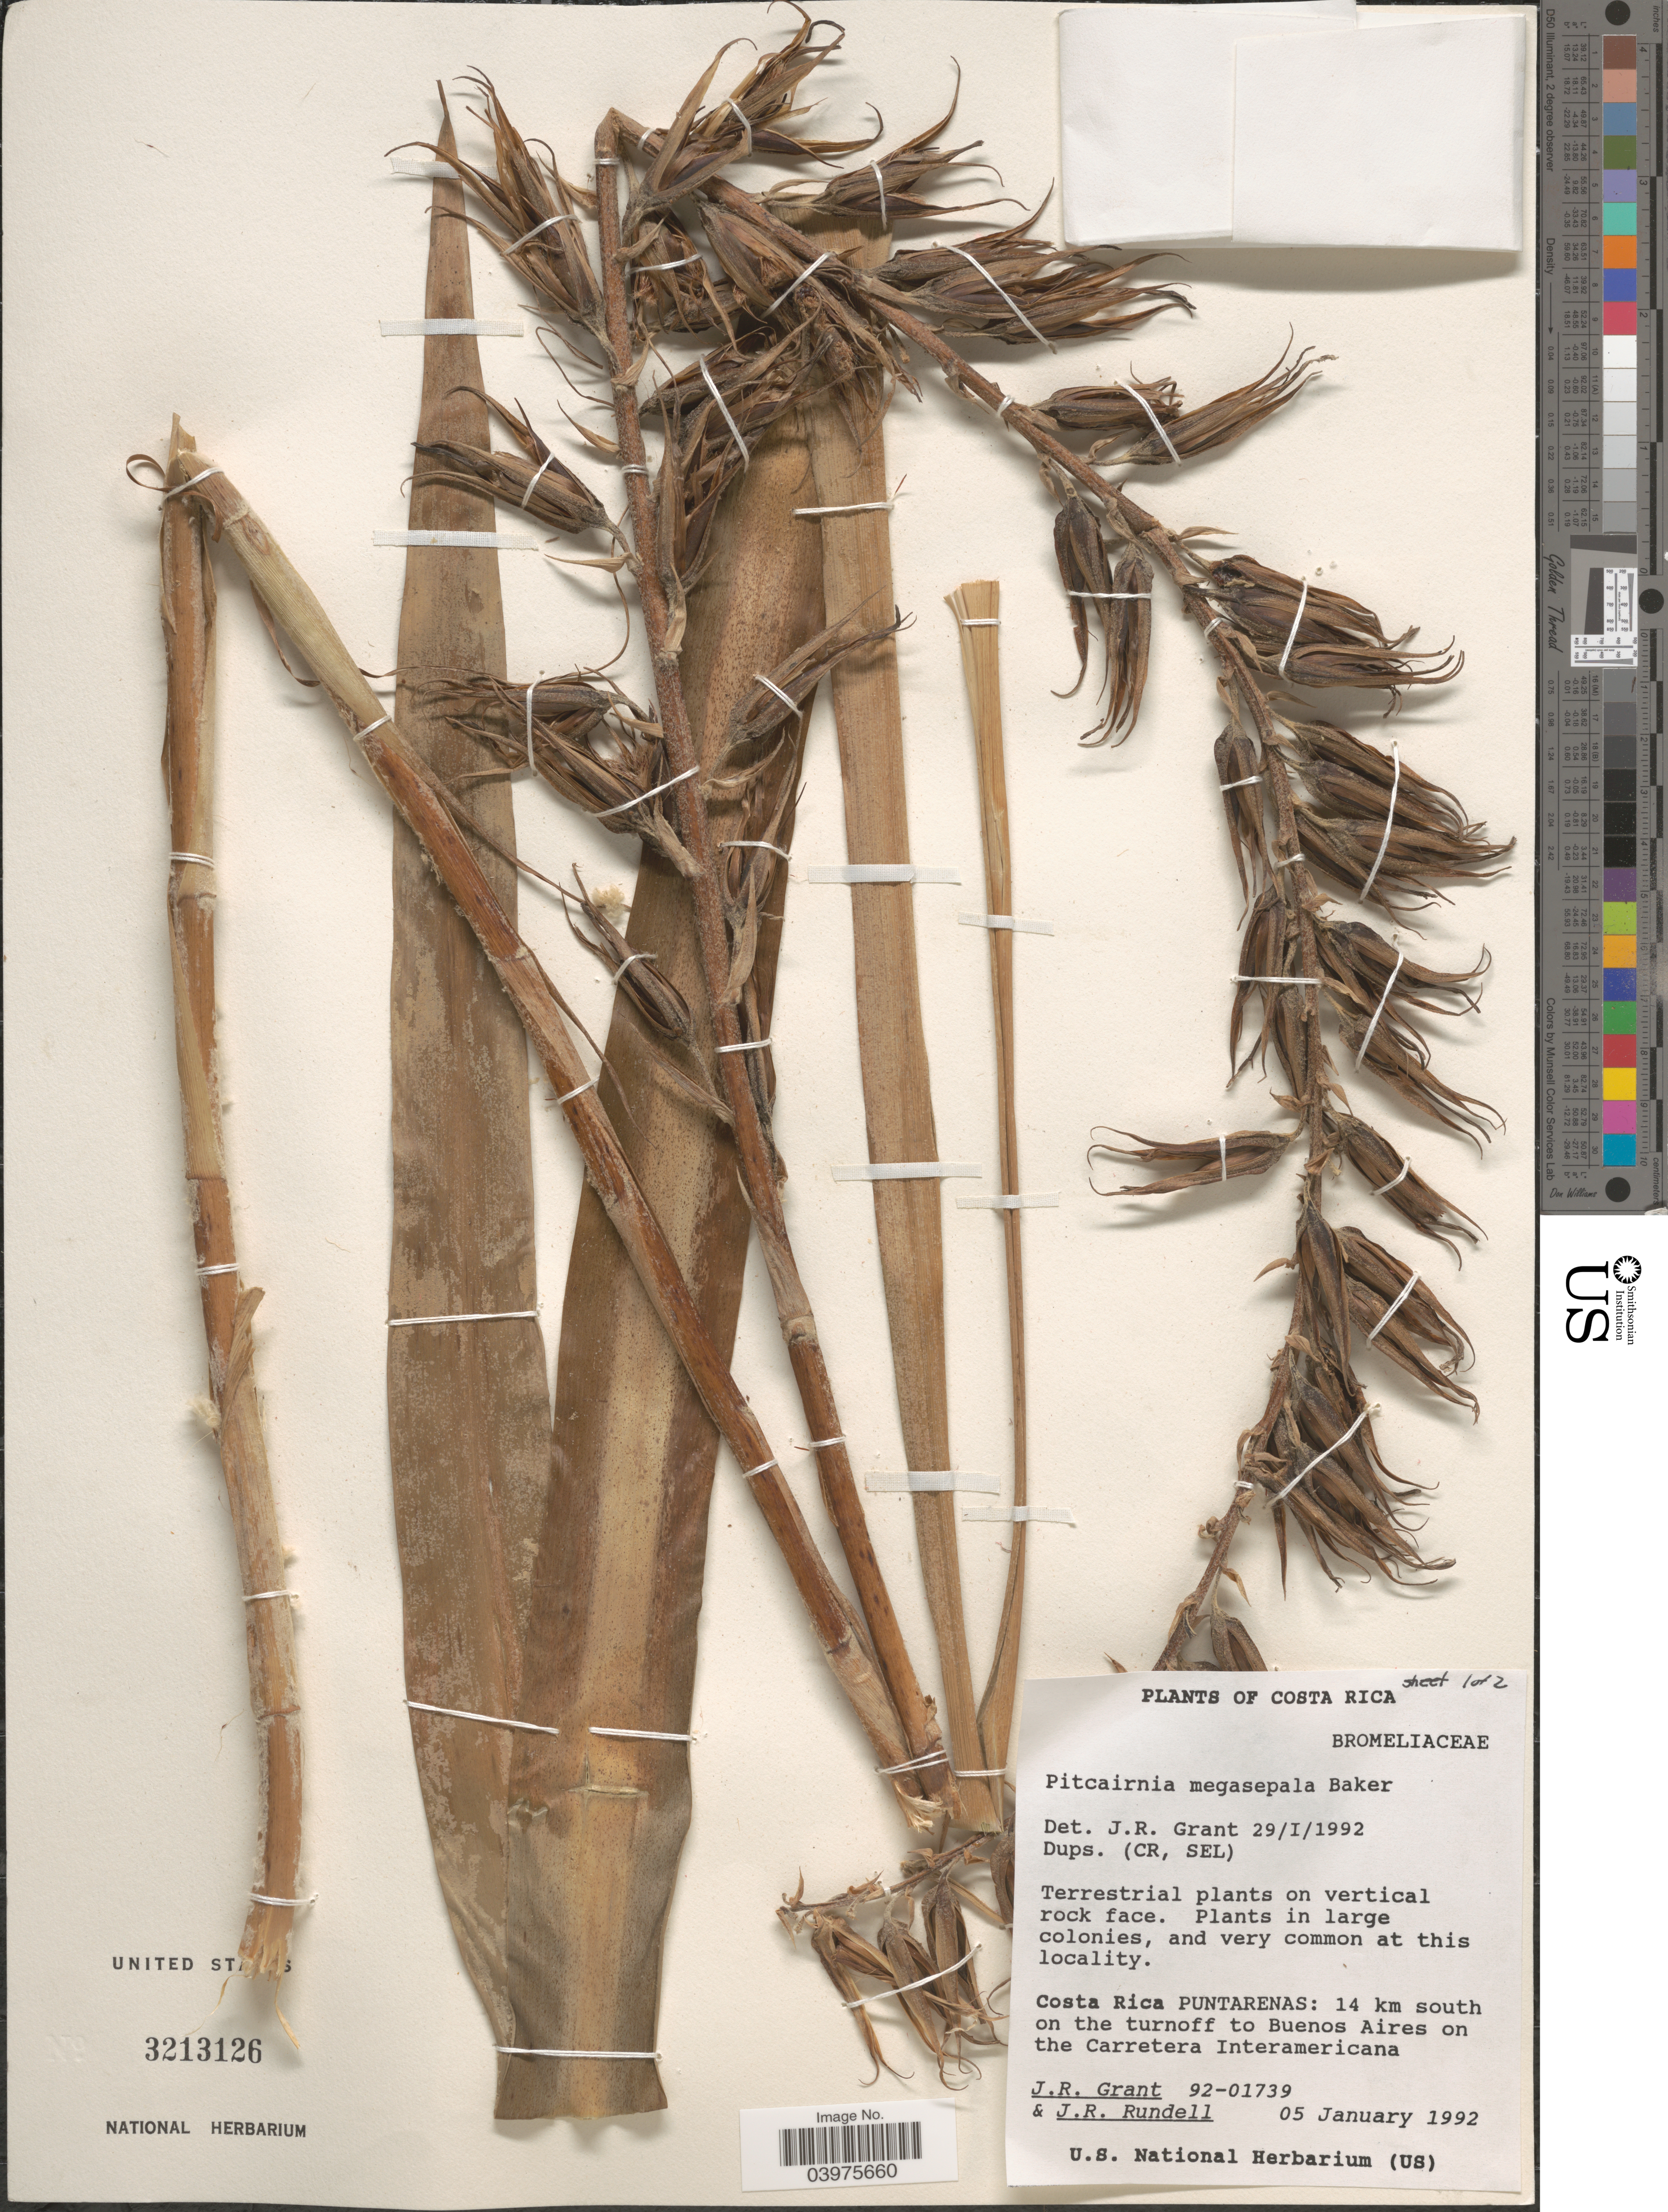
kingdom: Plantae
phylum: Tracheophyta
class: Liliopsida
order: Poales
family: Bromeliaceae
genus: Pitcairnia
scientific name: Pitcairnia megasepala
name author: Baker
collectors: J. Grant & J. R. Rundell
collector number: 92-01739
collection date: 1992-01-05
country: Costa Rica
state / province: Puntarenas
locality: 14 km south on the turnoff to Buenos Aires on the Carretera Interamerican.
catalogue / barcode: US 3213126